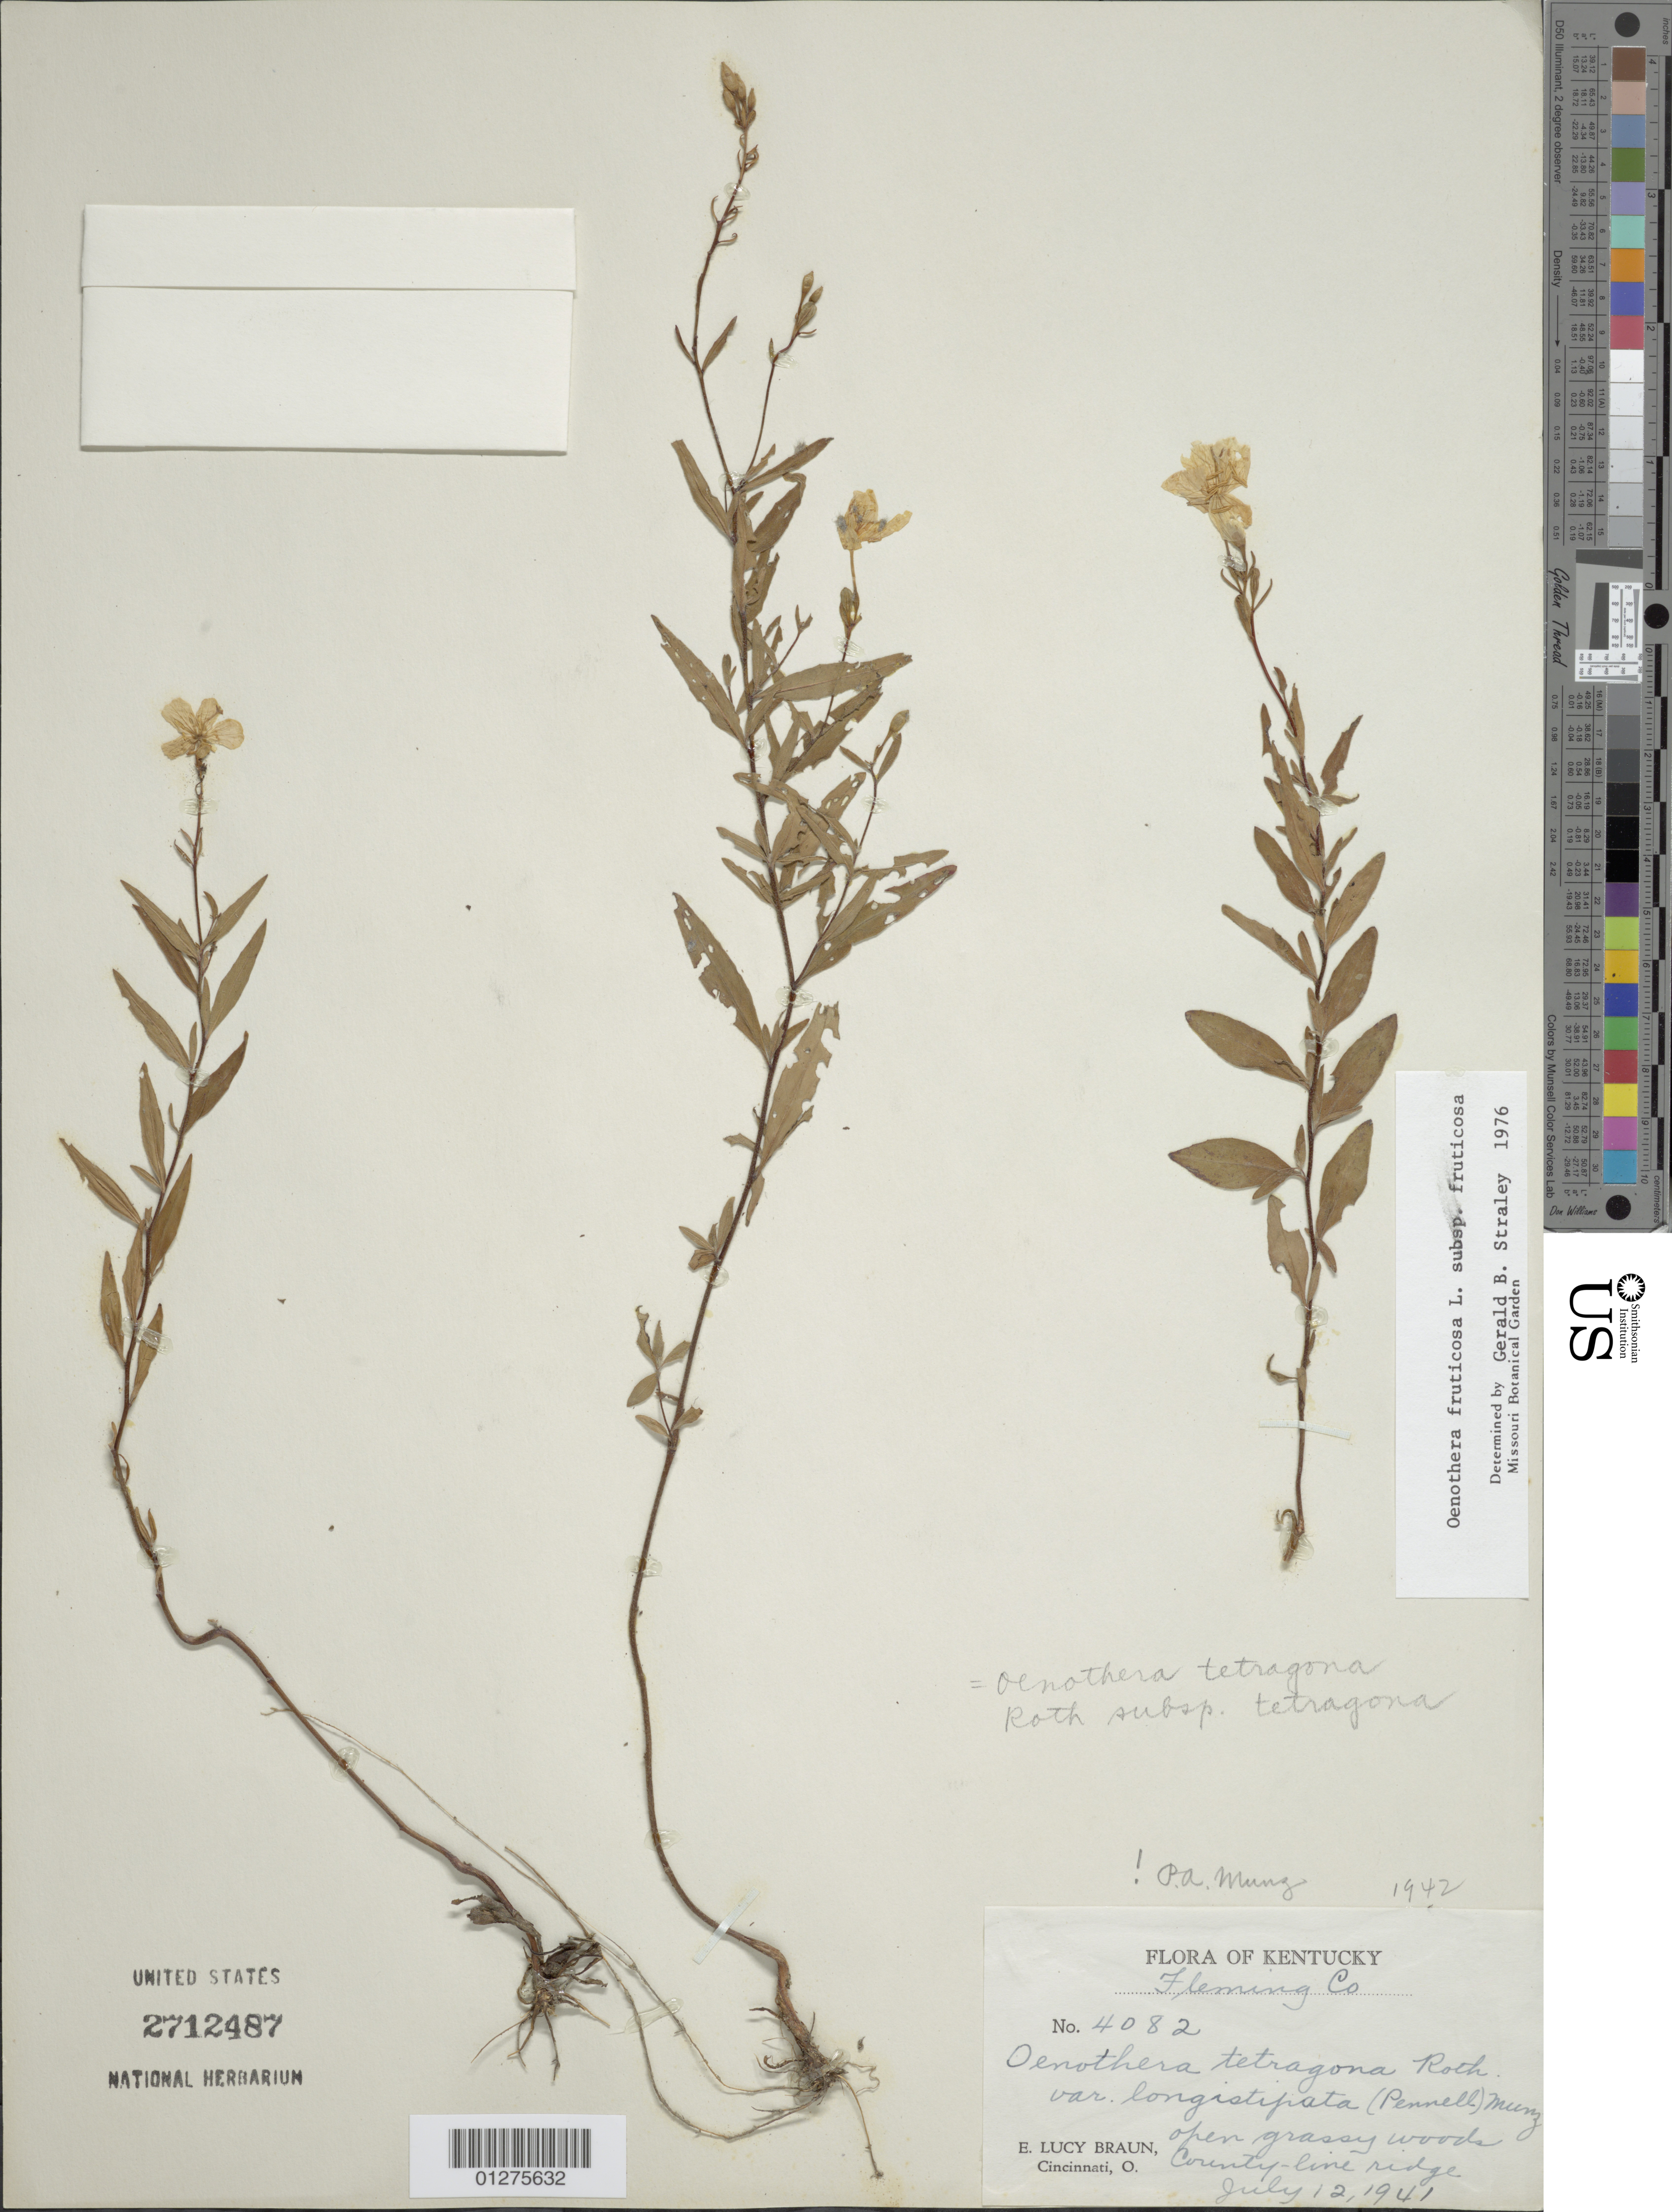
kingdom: Plantae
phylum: Tracheophyta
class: Magnoliopsida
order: Myrtales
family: Onagraceae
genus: Oenothera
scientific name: Oenothera fruticosa subsp. fruticosa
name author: L.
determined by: Straley, G. B.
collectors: E. L. Braun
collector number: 4082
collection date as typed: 12 Jul 1941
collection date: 1941-07-12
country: United States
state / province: Kentucky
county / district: Fleming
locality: County-line ridge.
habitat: Open grassy woods.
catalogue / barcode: US 2712487